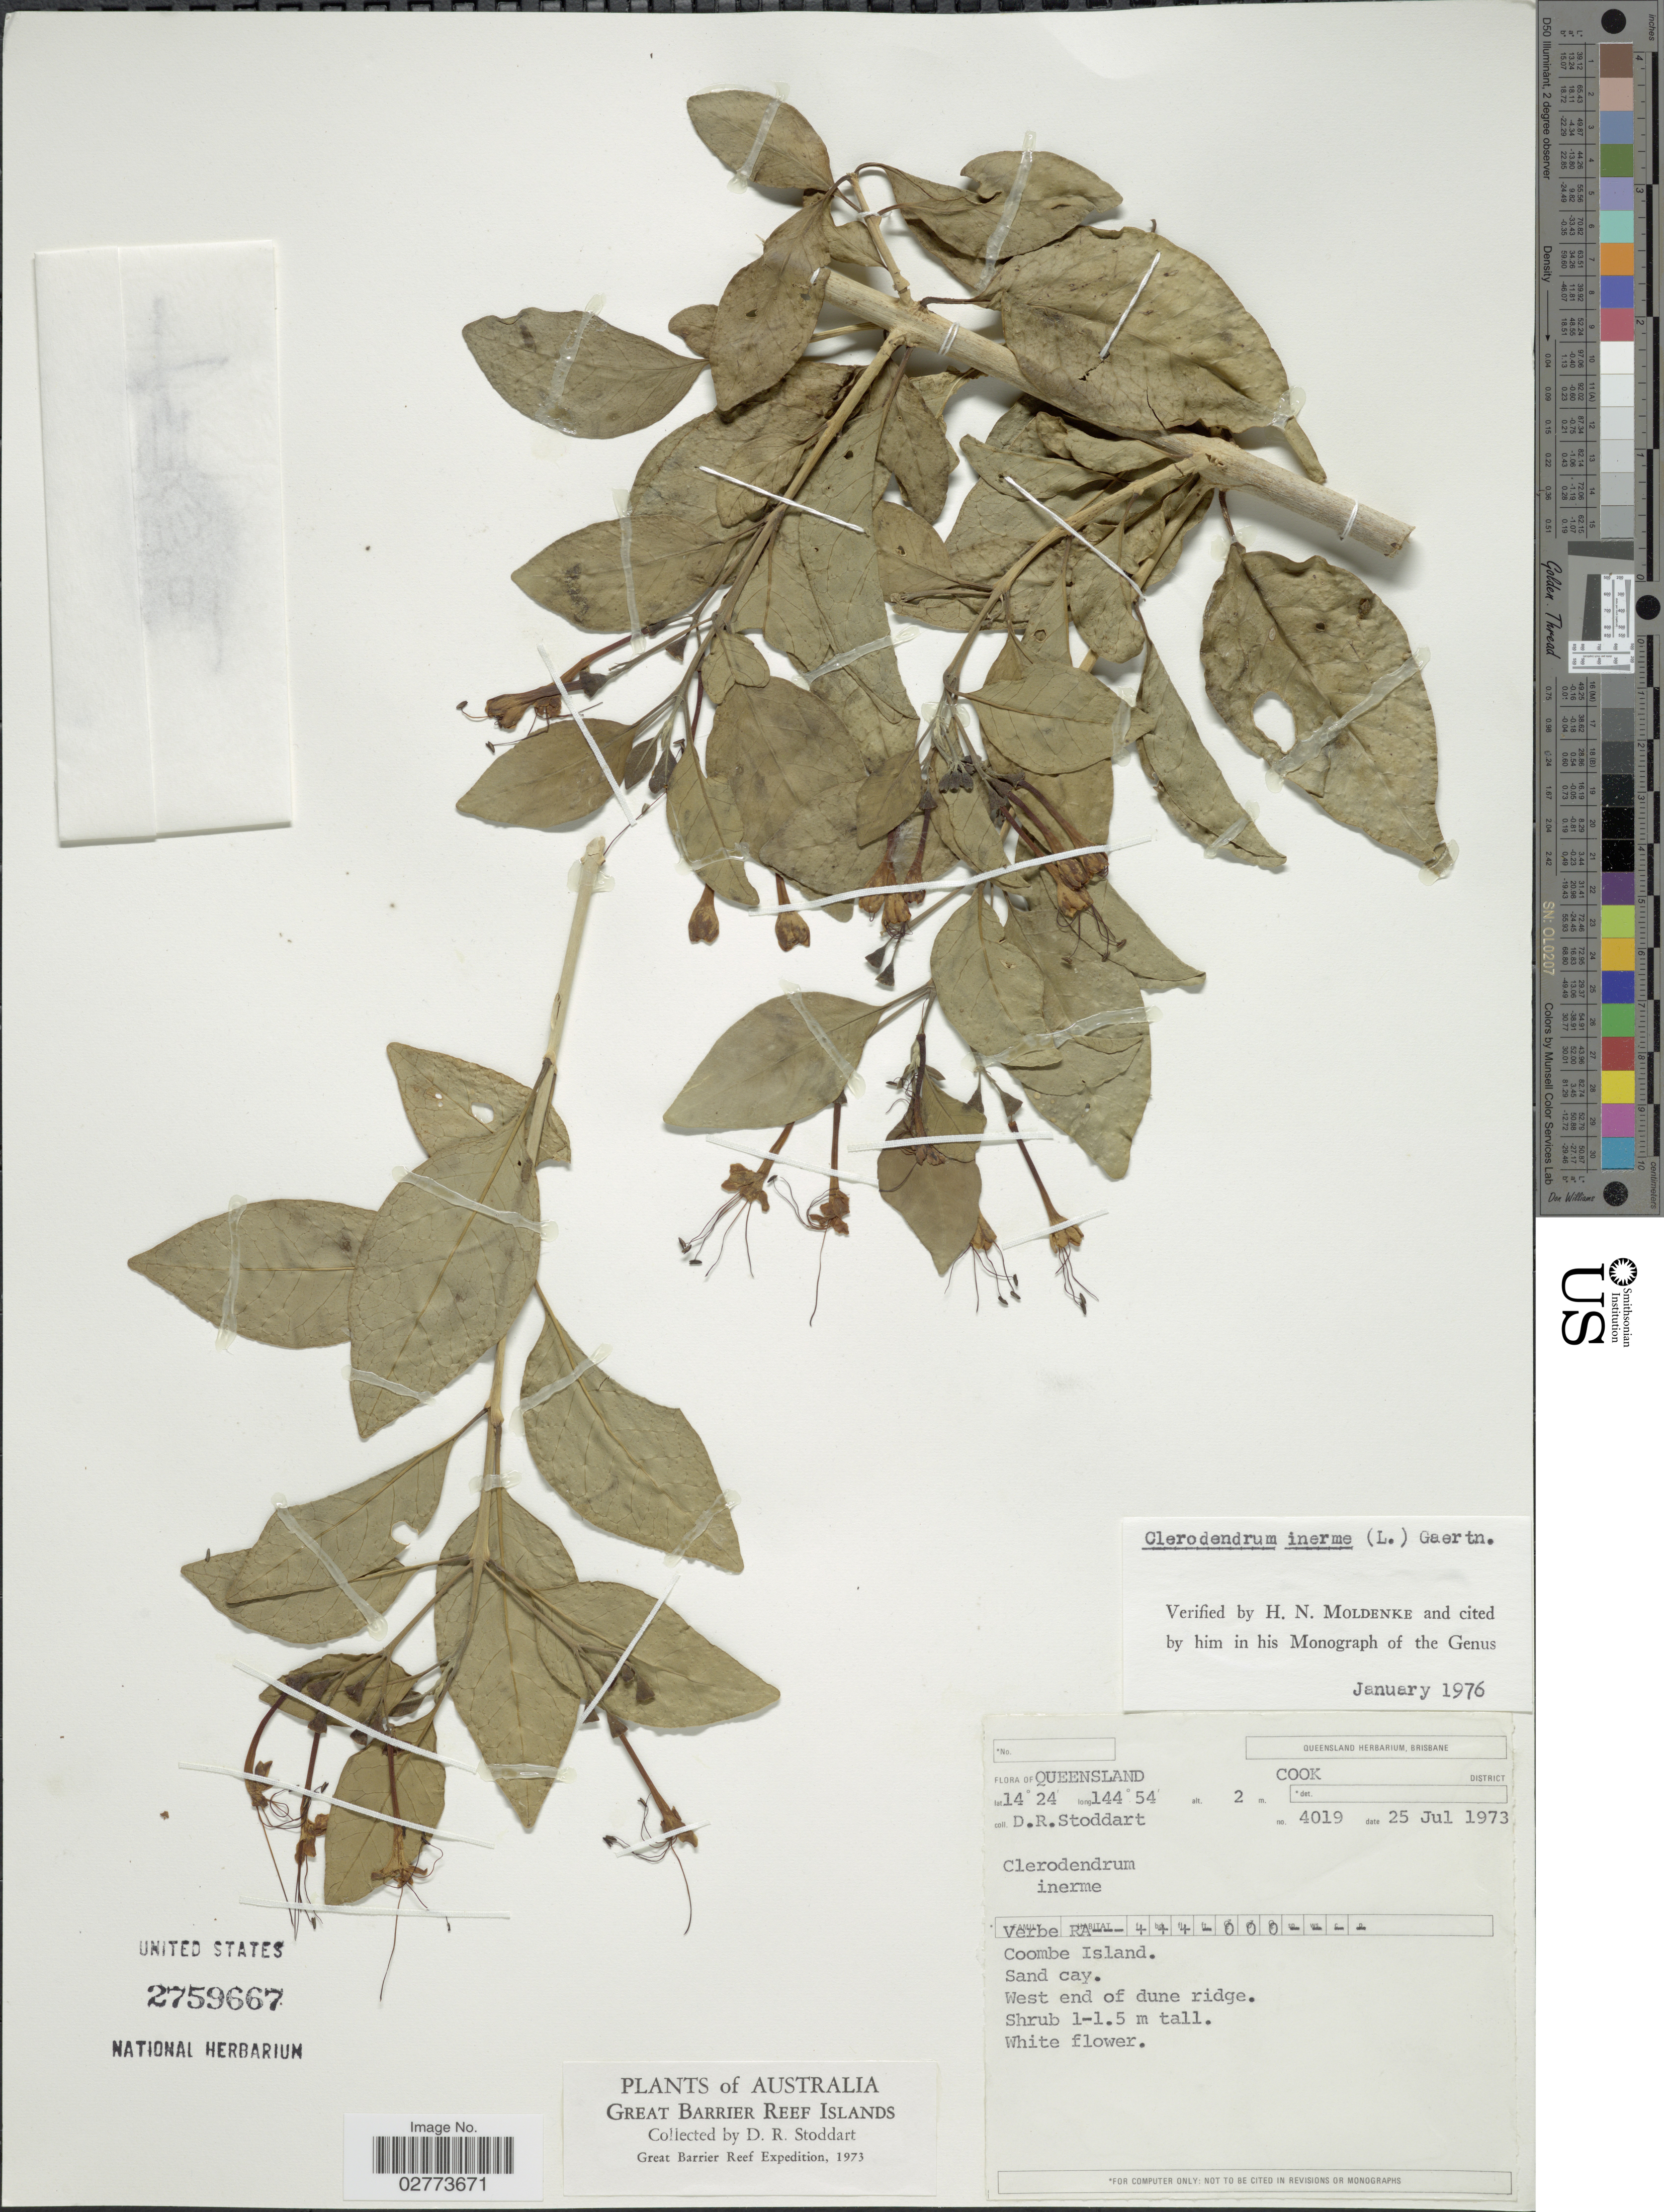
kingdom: Plantae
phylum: Tracheophyta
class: Magnoliopsida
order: Lamiales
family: Lamiaceae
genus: Clerodendrum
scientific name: Clerodendrum inerme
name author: (L.) Gaertn.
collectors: D. R. Stoddart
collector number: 4019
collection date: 1973-07-25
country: Australia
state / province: Queensland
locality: Cook District, Coombe Island, Great Barrier Reef Islands.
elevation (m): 2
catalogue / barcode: US 2759667